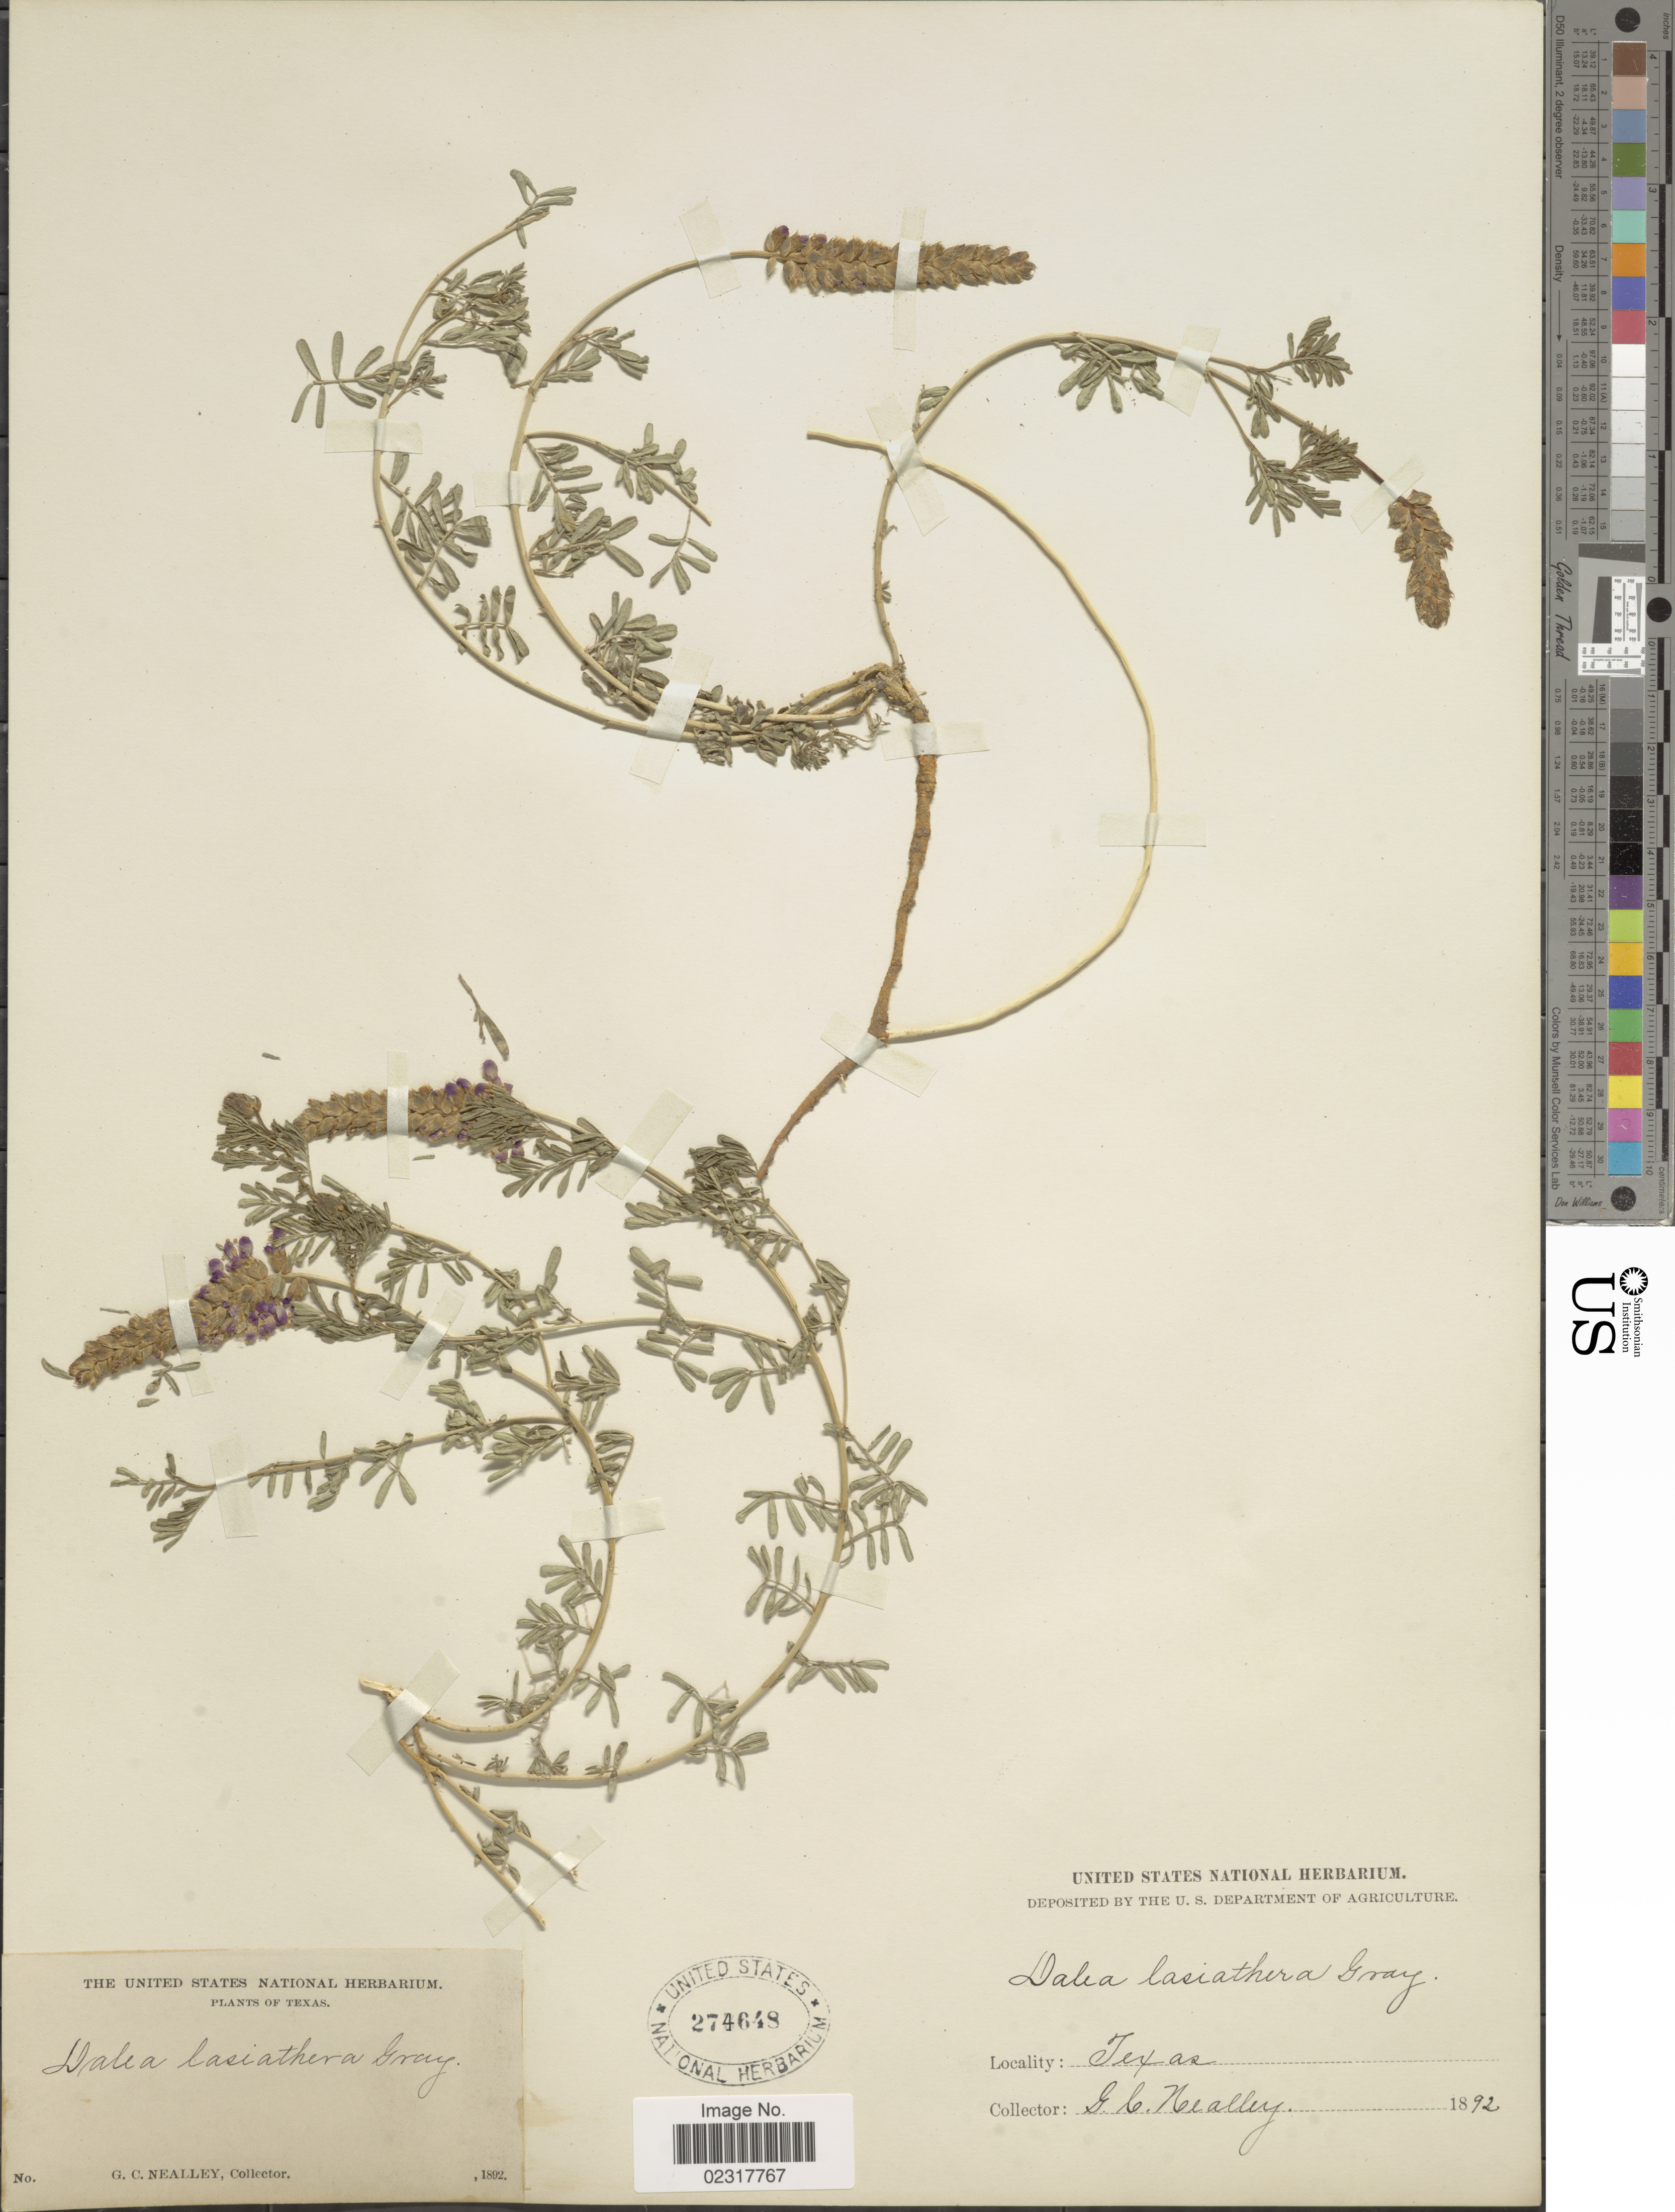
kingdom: Plantae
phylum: Tracheophyta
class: Magnoliopsida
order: Fabales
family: Fabaceae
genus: Dalea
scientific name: Dalea lasiathera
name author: A. Gray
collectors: G. C. Nealley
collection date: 1892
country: United States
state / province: Texas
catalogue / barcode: US 274648